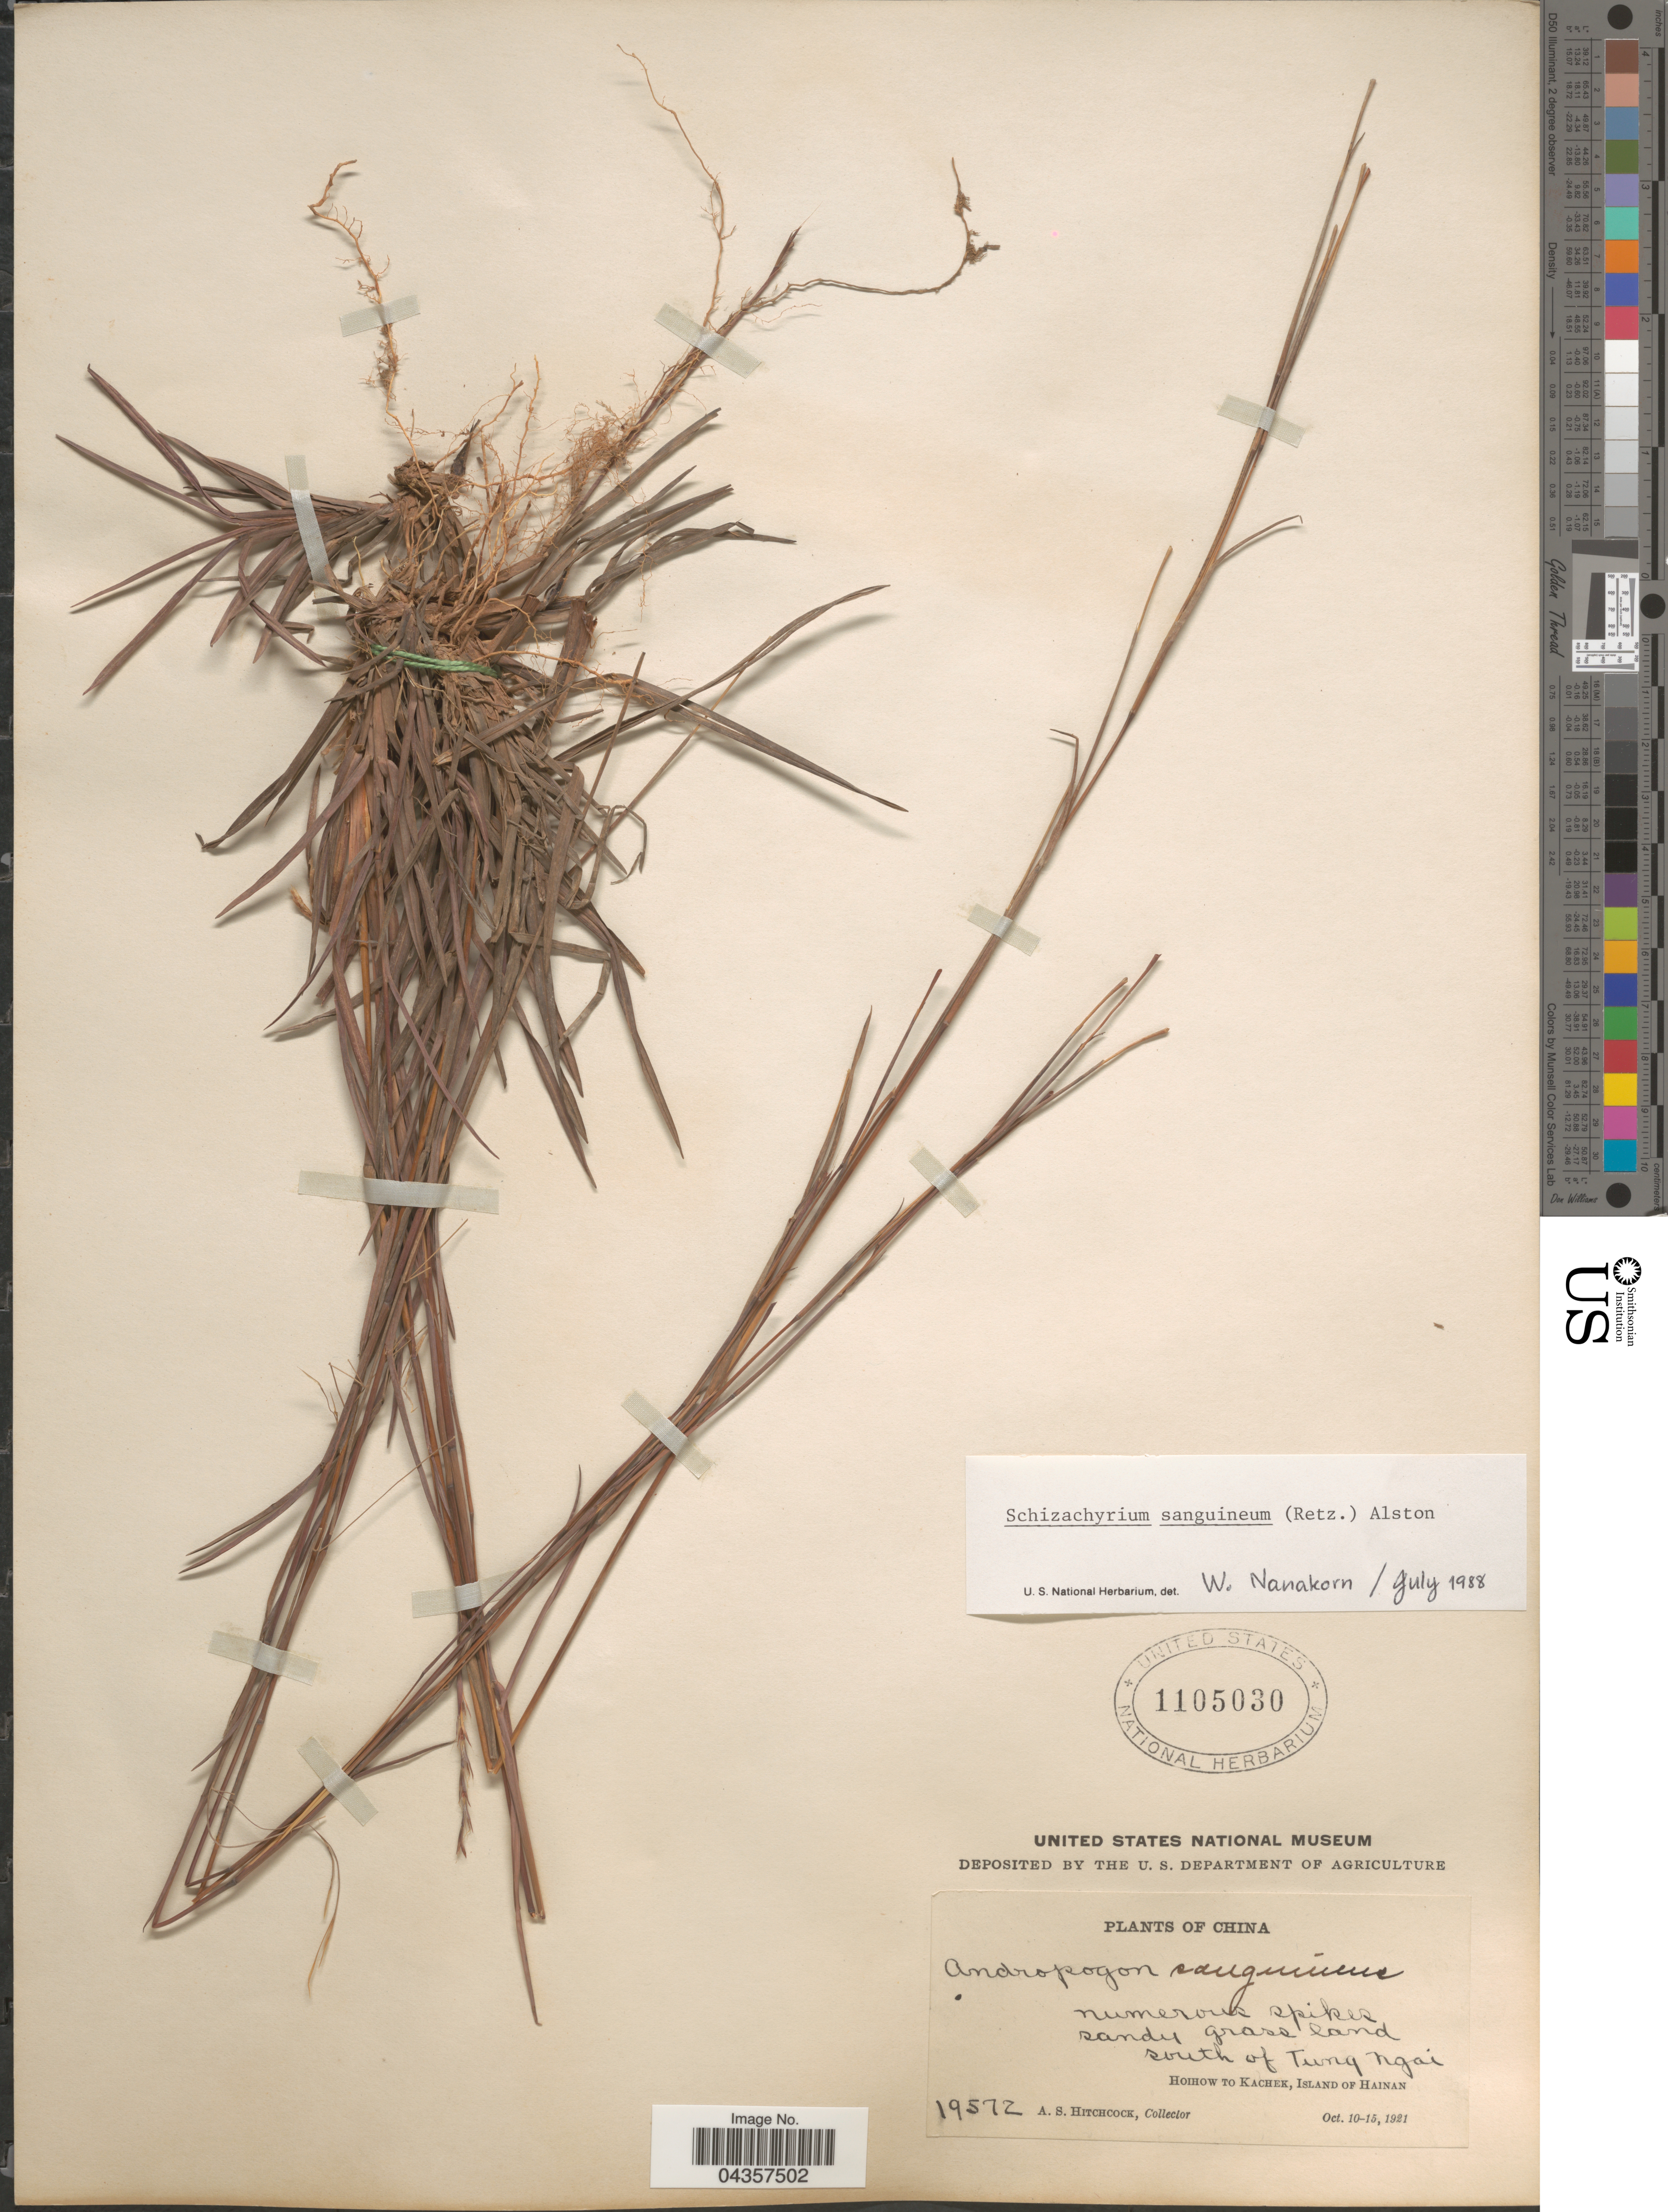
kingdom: Plantae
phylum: Tracheophyta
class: Liliopsida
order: Poales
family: Poaceae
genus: Schizachyrium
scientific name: Schizachyrium sanguineum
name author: (Retz.) Alston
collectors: A. S. Hitchcock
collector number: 19572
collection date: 1921-10-10/1921-10-15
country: China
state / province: Hainan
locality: South of Tung Ngai. Hoihow to Kachek, Island of Hainan.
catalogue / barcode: US 1105030